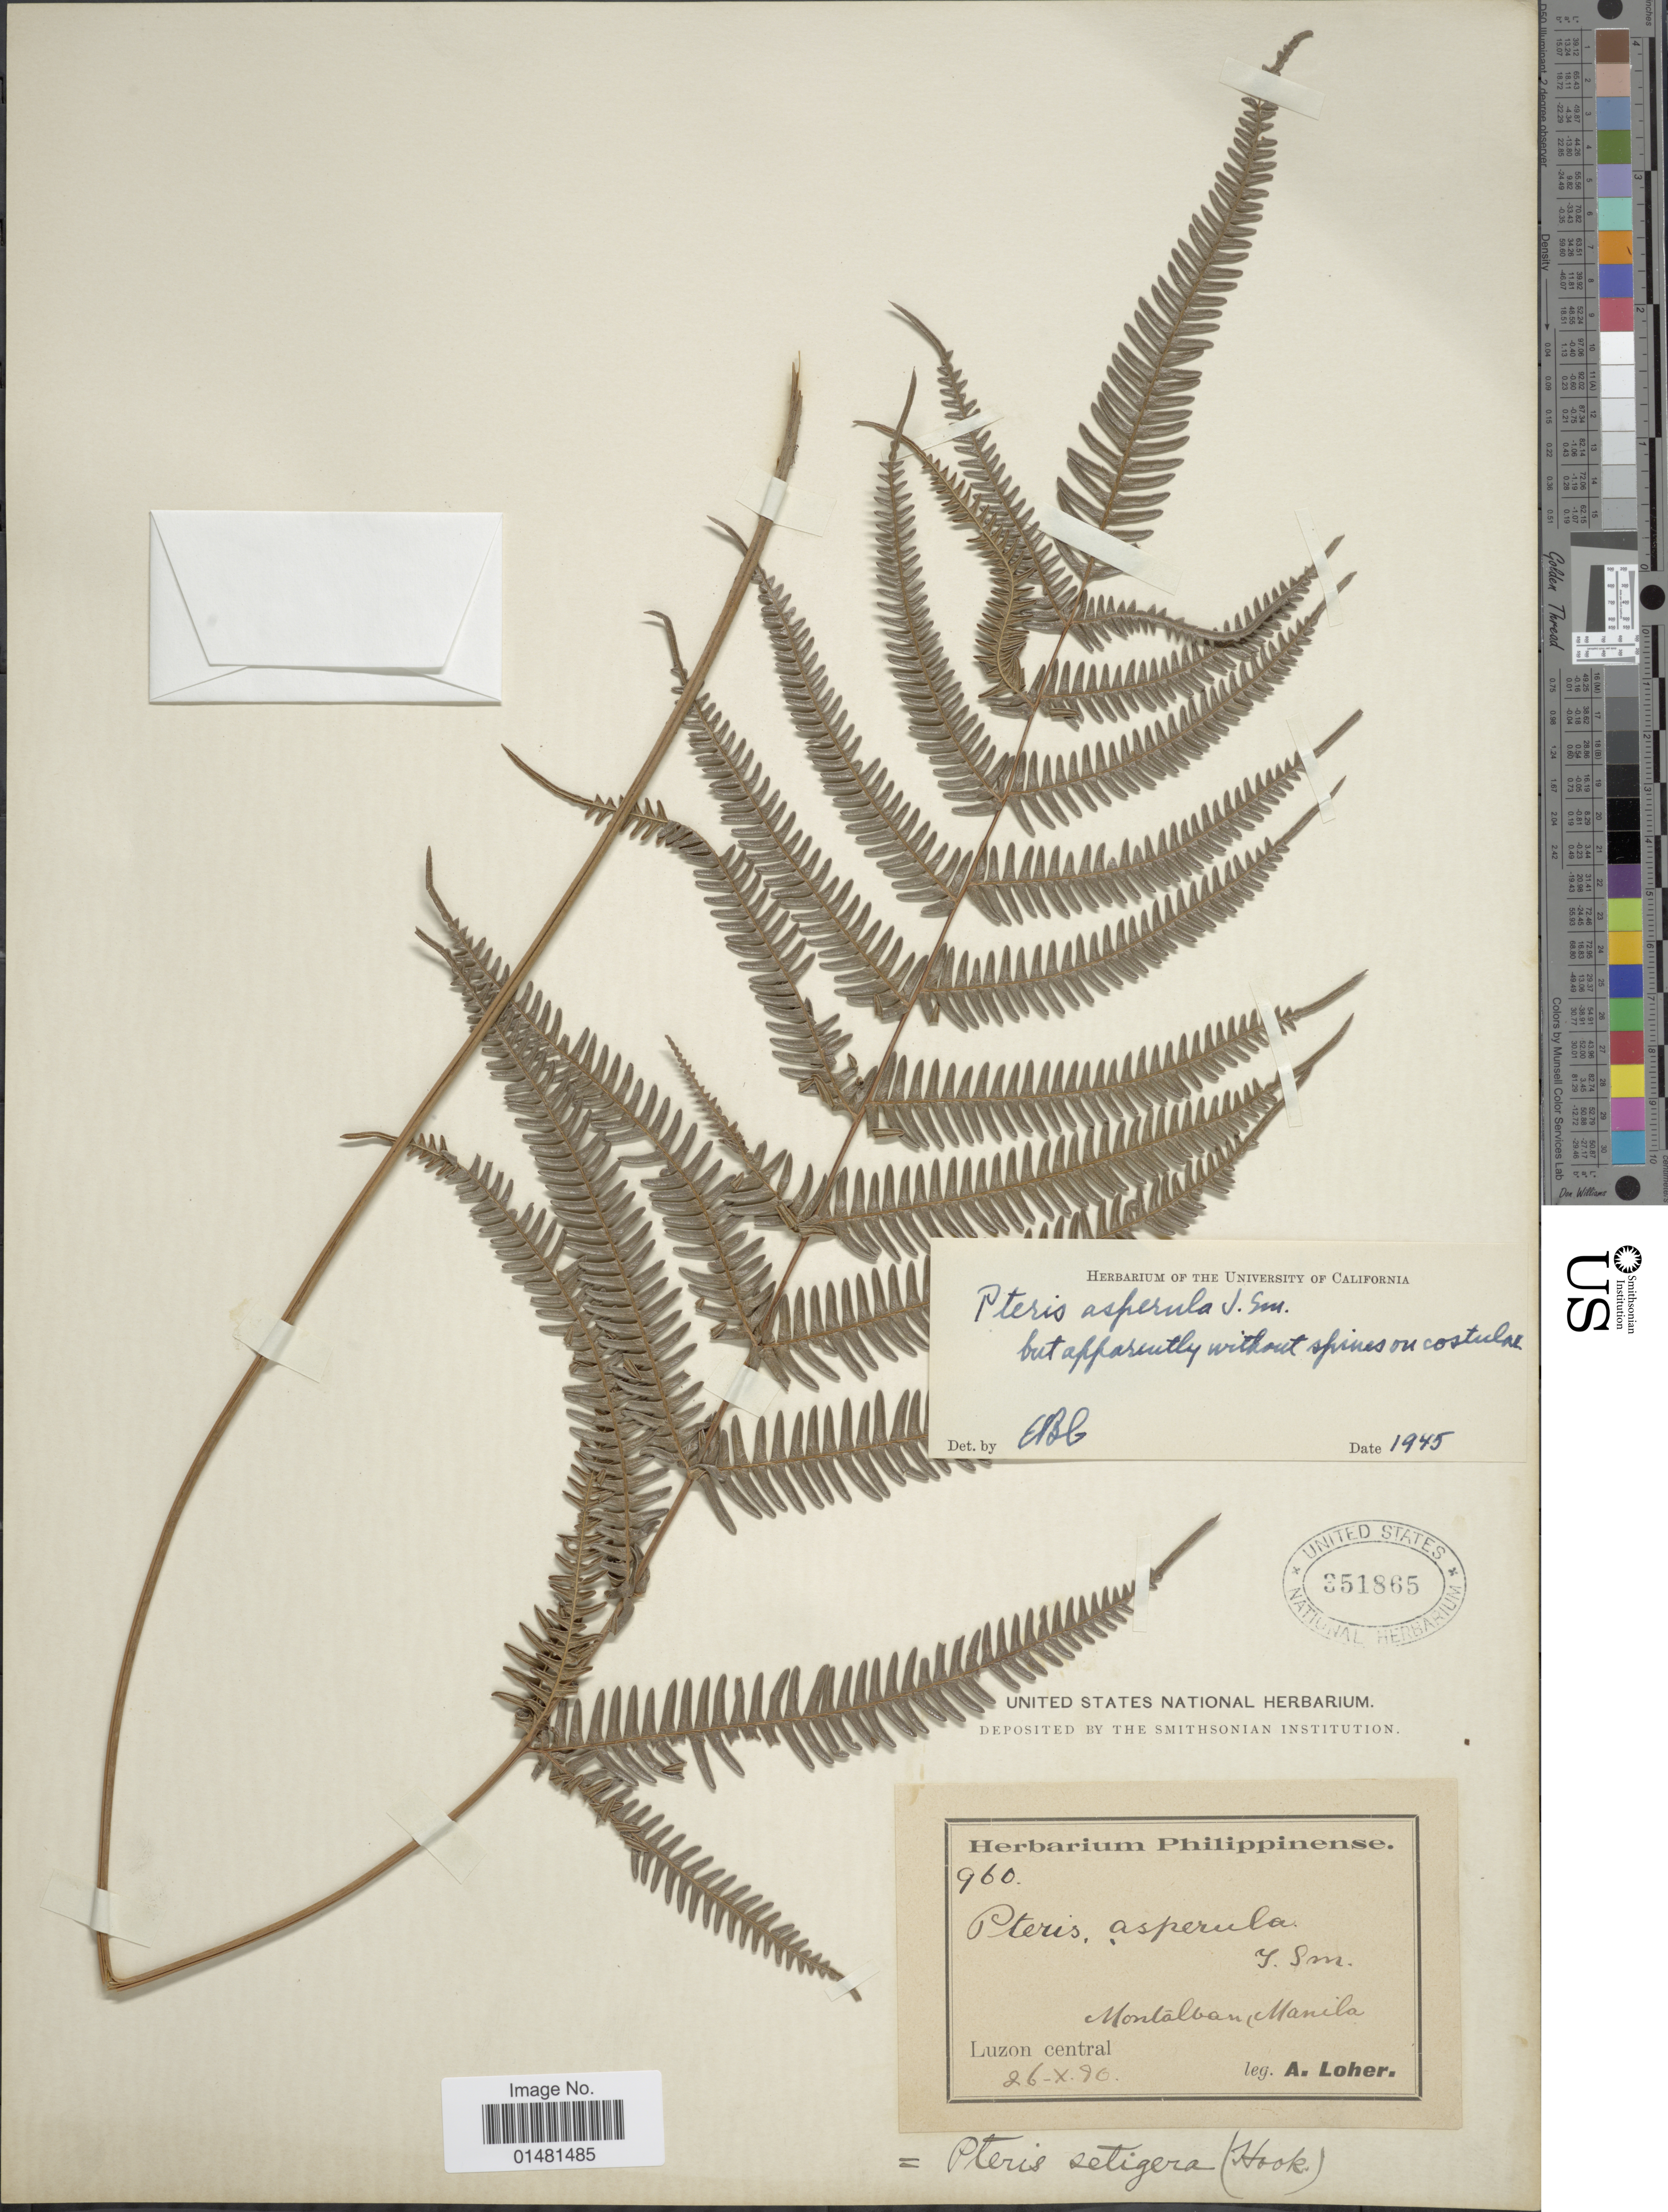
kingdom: Plantae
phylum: Tracheophyta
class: Polypodiopsida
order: Polypodiales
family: Pteridaceae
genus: Pteris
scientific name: Pteris asperula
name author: J. Sm.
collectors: A. Loher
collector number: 960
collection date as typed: Transcribed d/m/y: 26/10/90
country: Philippines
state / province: Central Luzon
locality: Montalban Manila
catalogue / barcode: US 351865